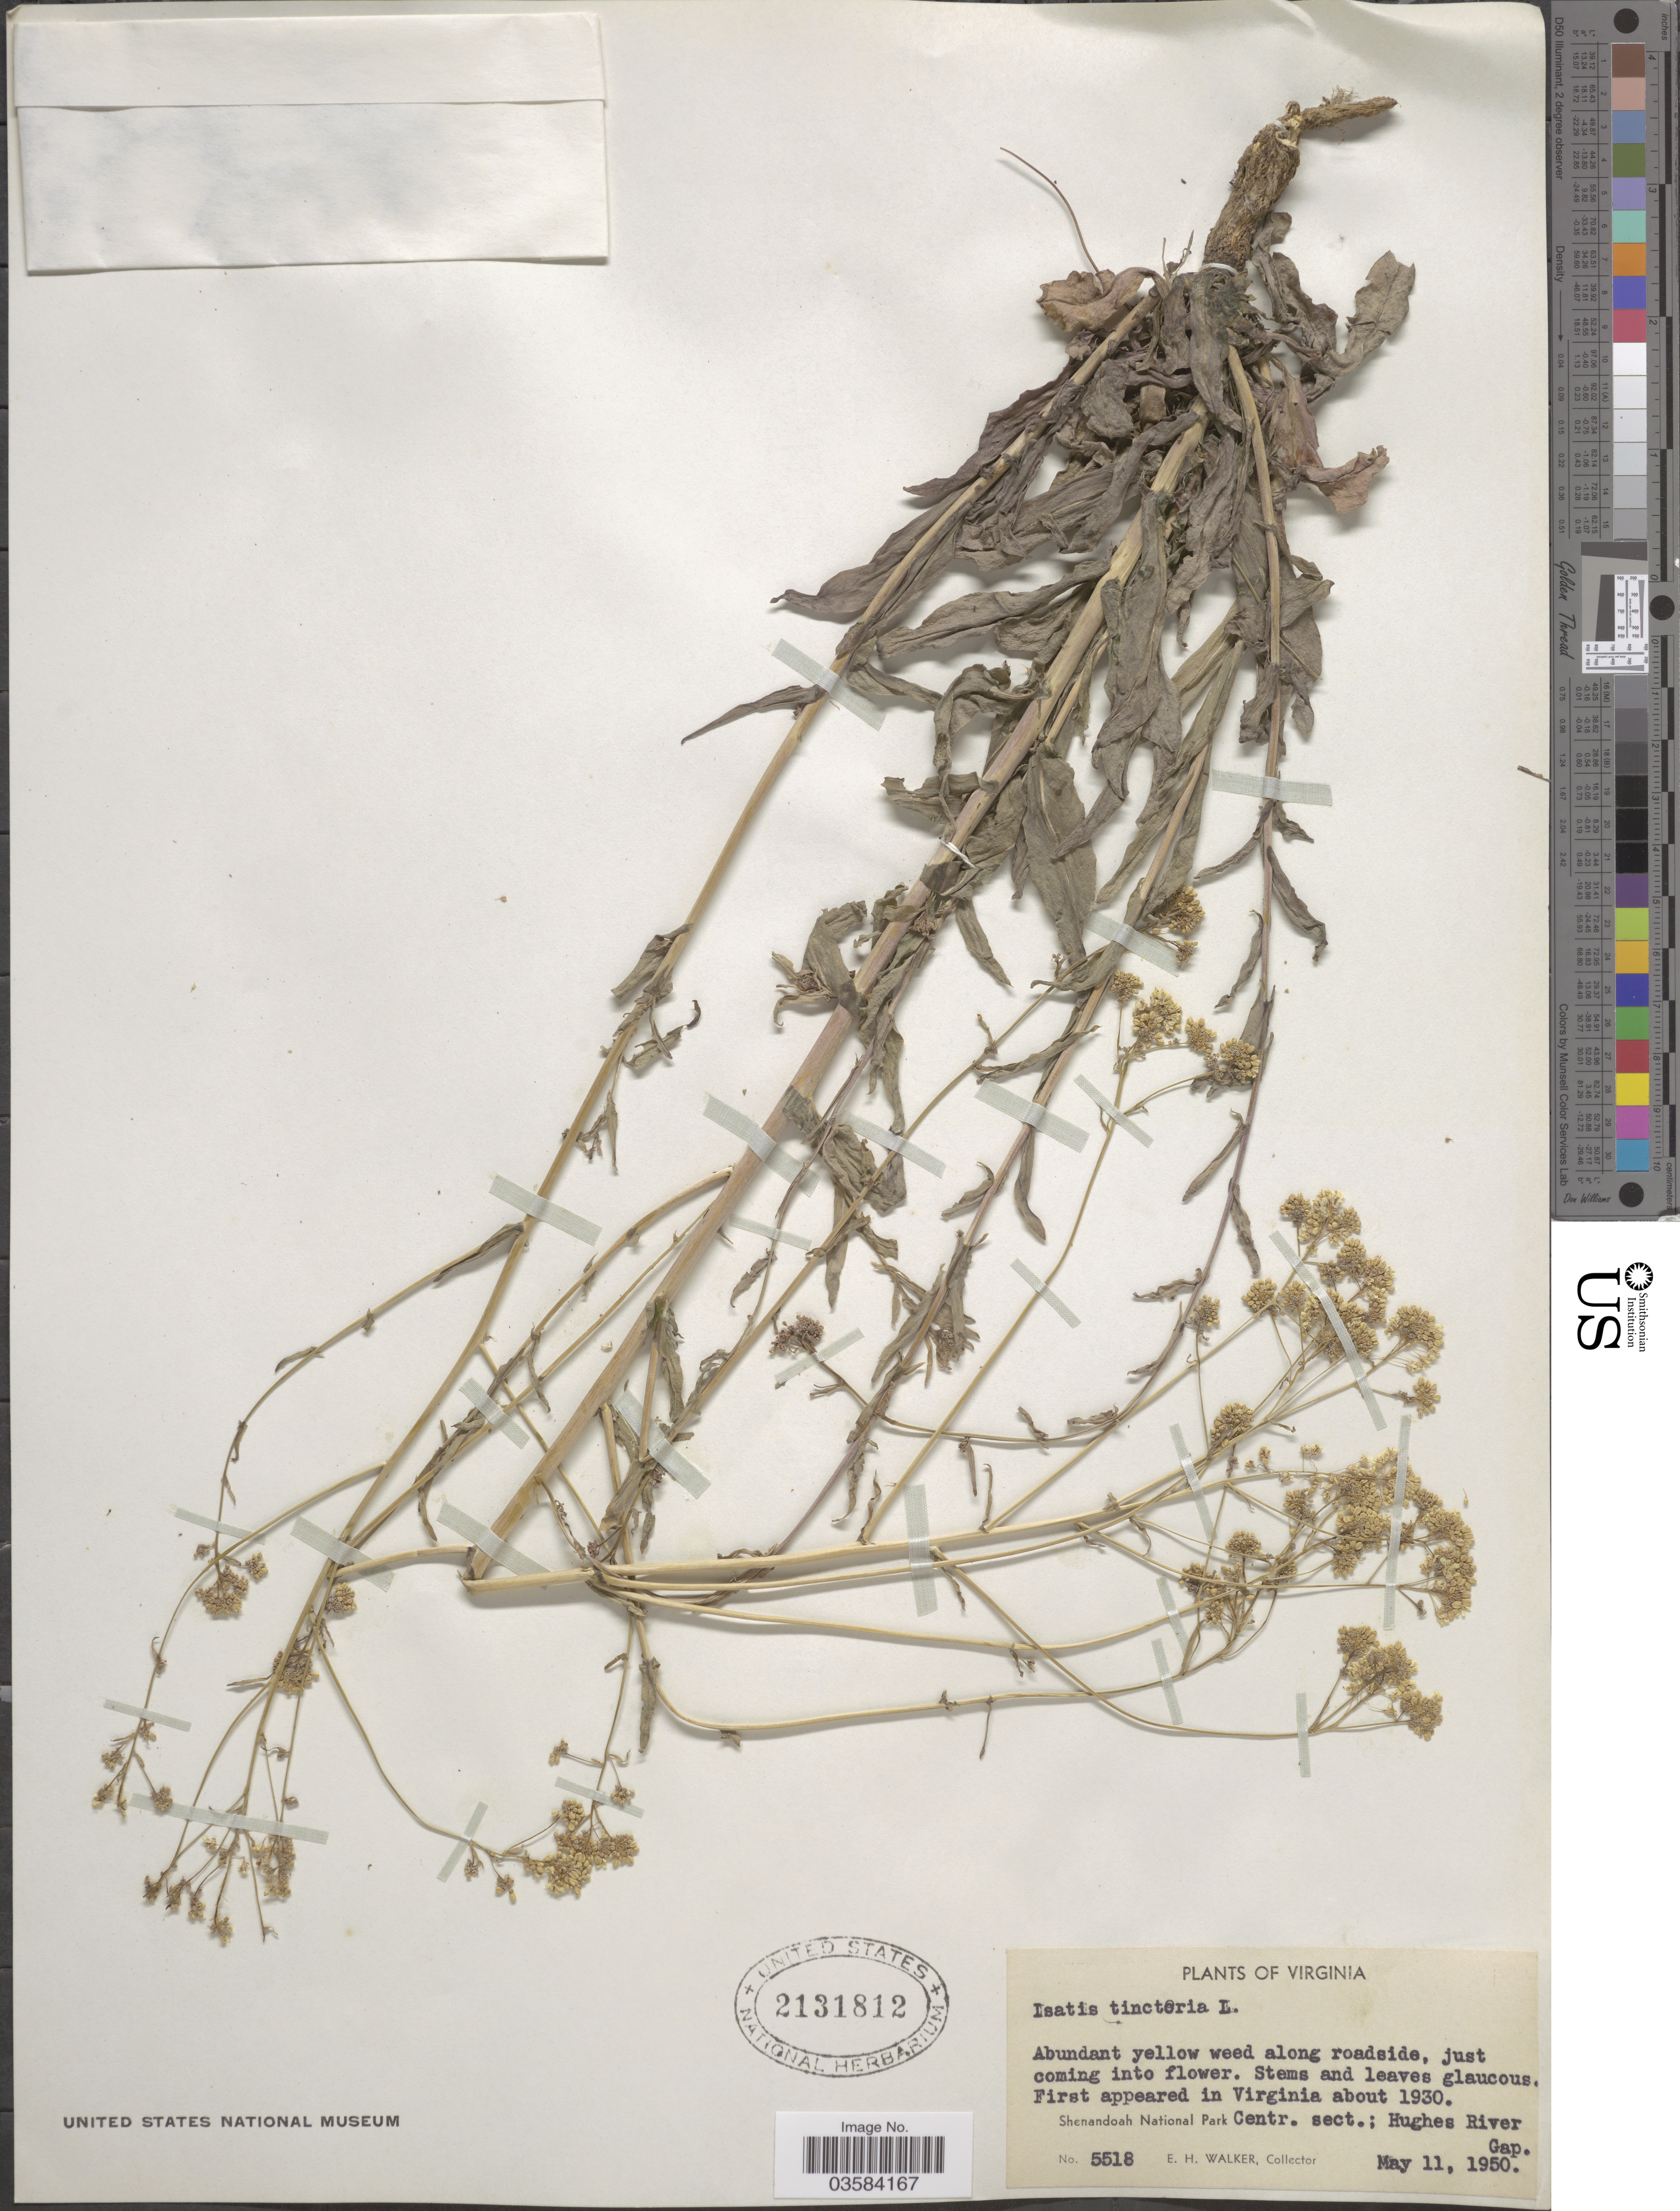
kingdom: Plantae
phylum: Tracheophyta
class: Magnoliopsida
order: Brassicales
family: Brassicaceae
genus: Isatis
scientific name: Isatis tinctoria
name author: L.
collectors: E. H. Walker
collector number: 5518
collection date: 1950-05-11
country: United States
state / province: Virginia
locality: Shenandoah National Park Centr. Sect.; Hughes River Gap.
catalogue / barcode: US 2131812